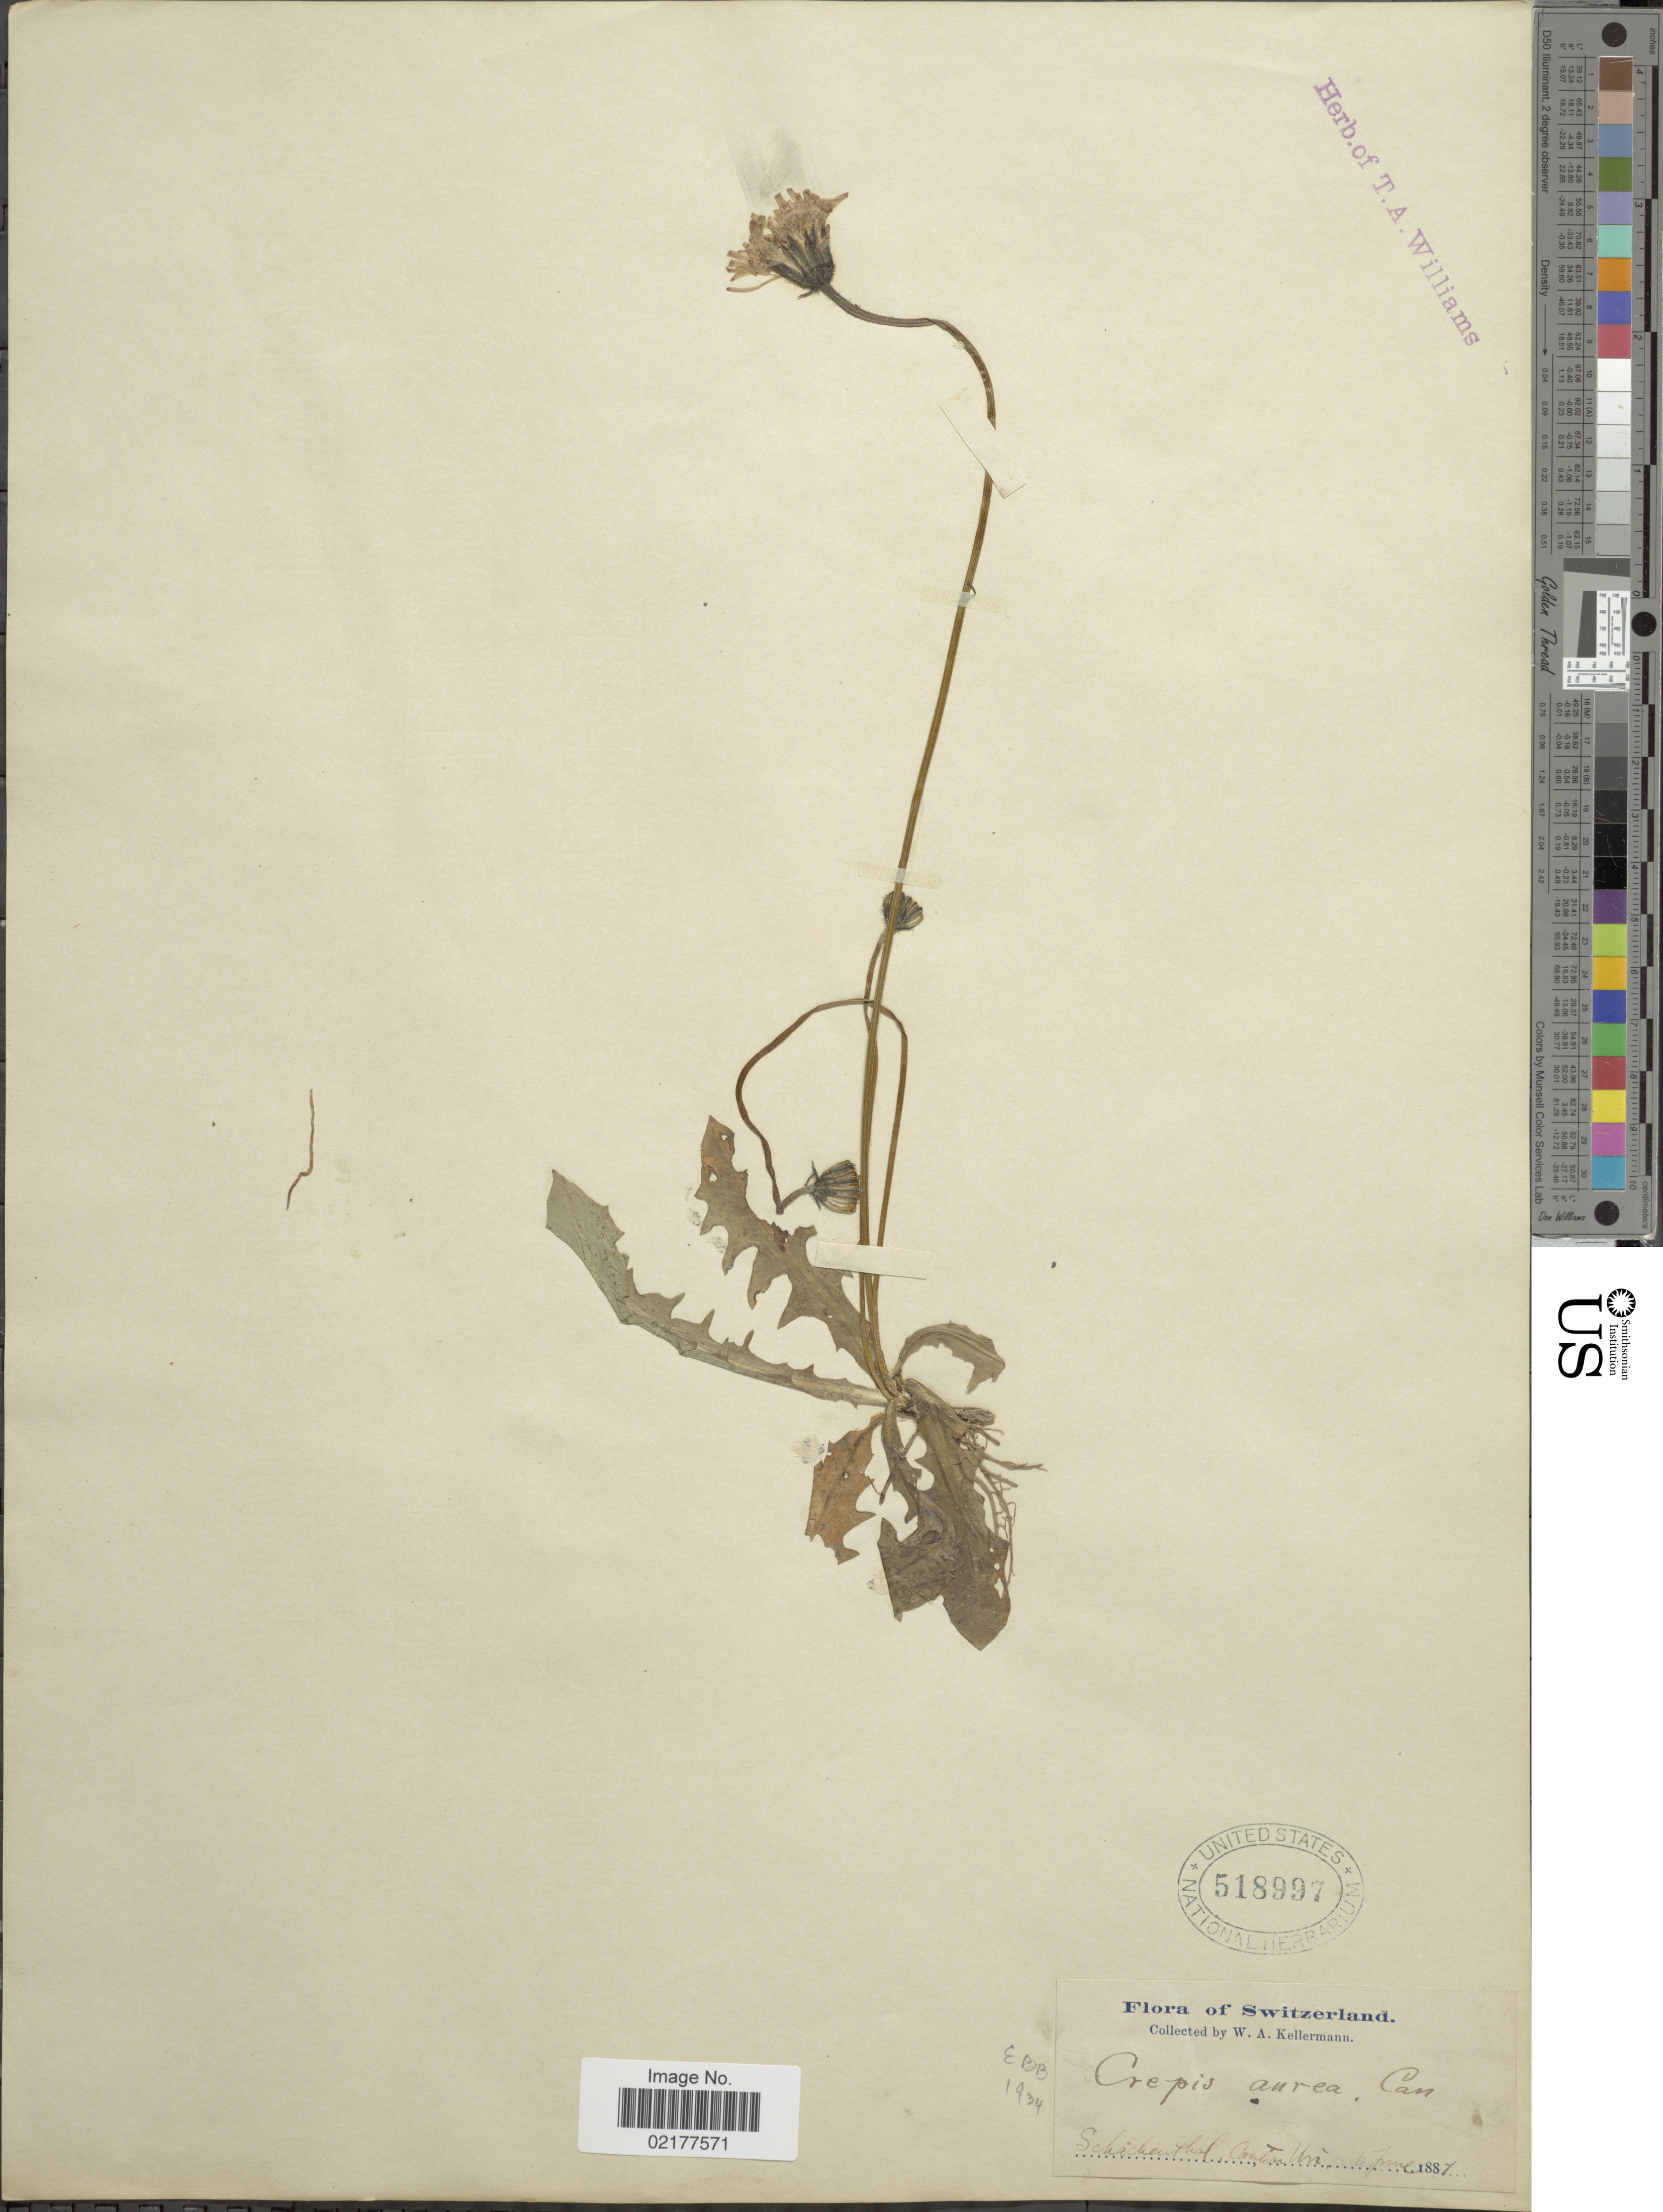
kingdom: Plantae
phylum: Tracheophyta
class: Magnoliopsida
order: Asterales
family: Asteraceae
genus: Crepis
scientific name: Crepis aurea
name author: (L.) Cass.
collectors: W. Kellerman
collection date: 1881-06-05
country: Switzerland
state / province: Uri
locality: Schächental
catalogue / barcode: US 518997